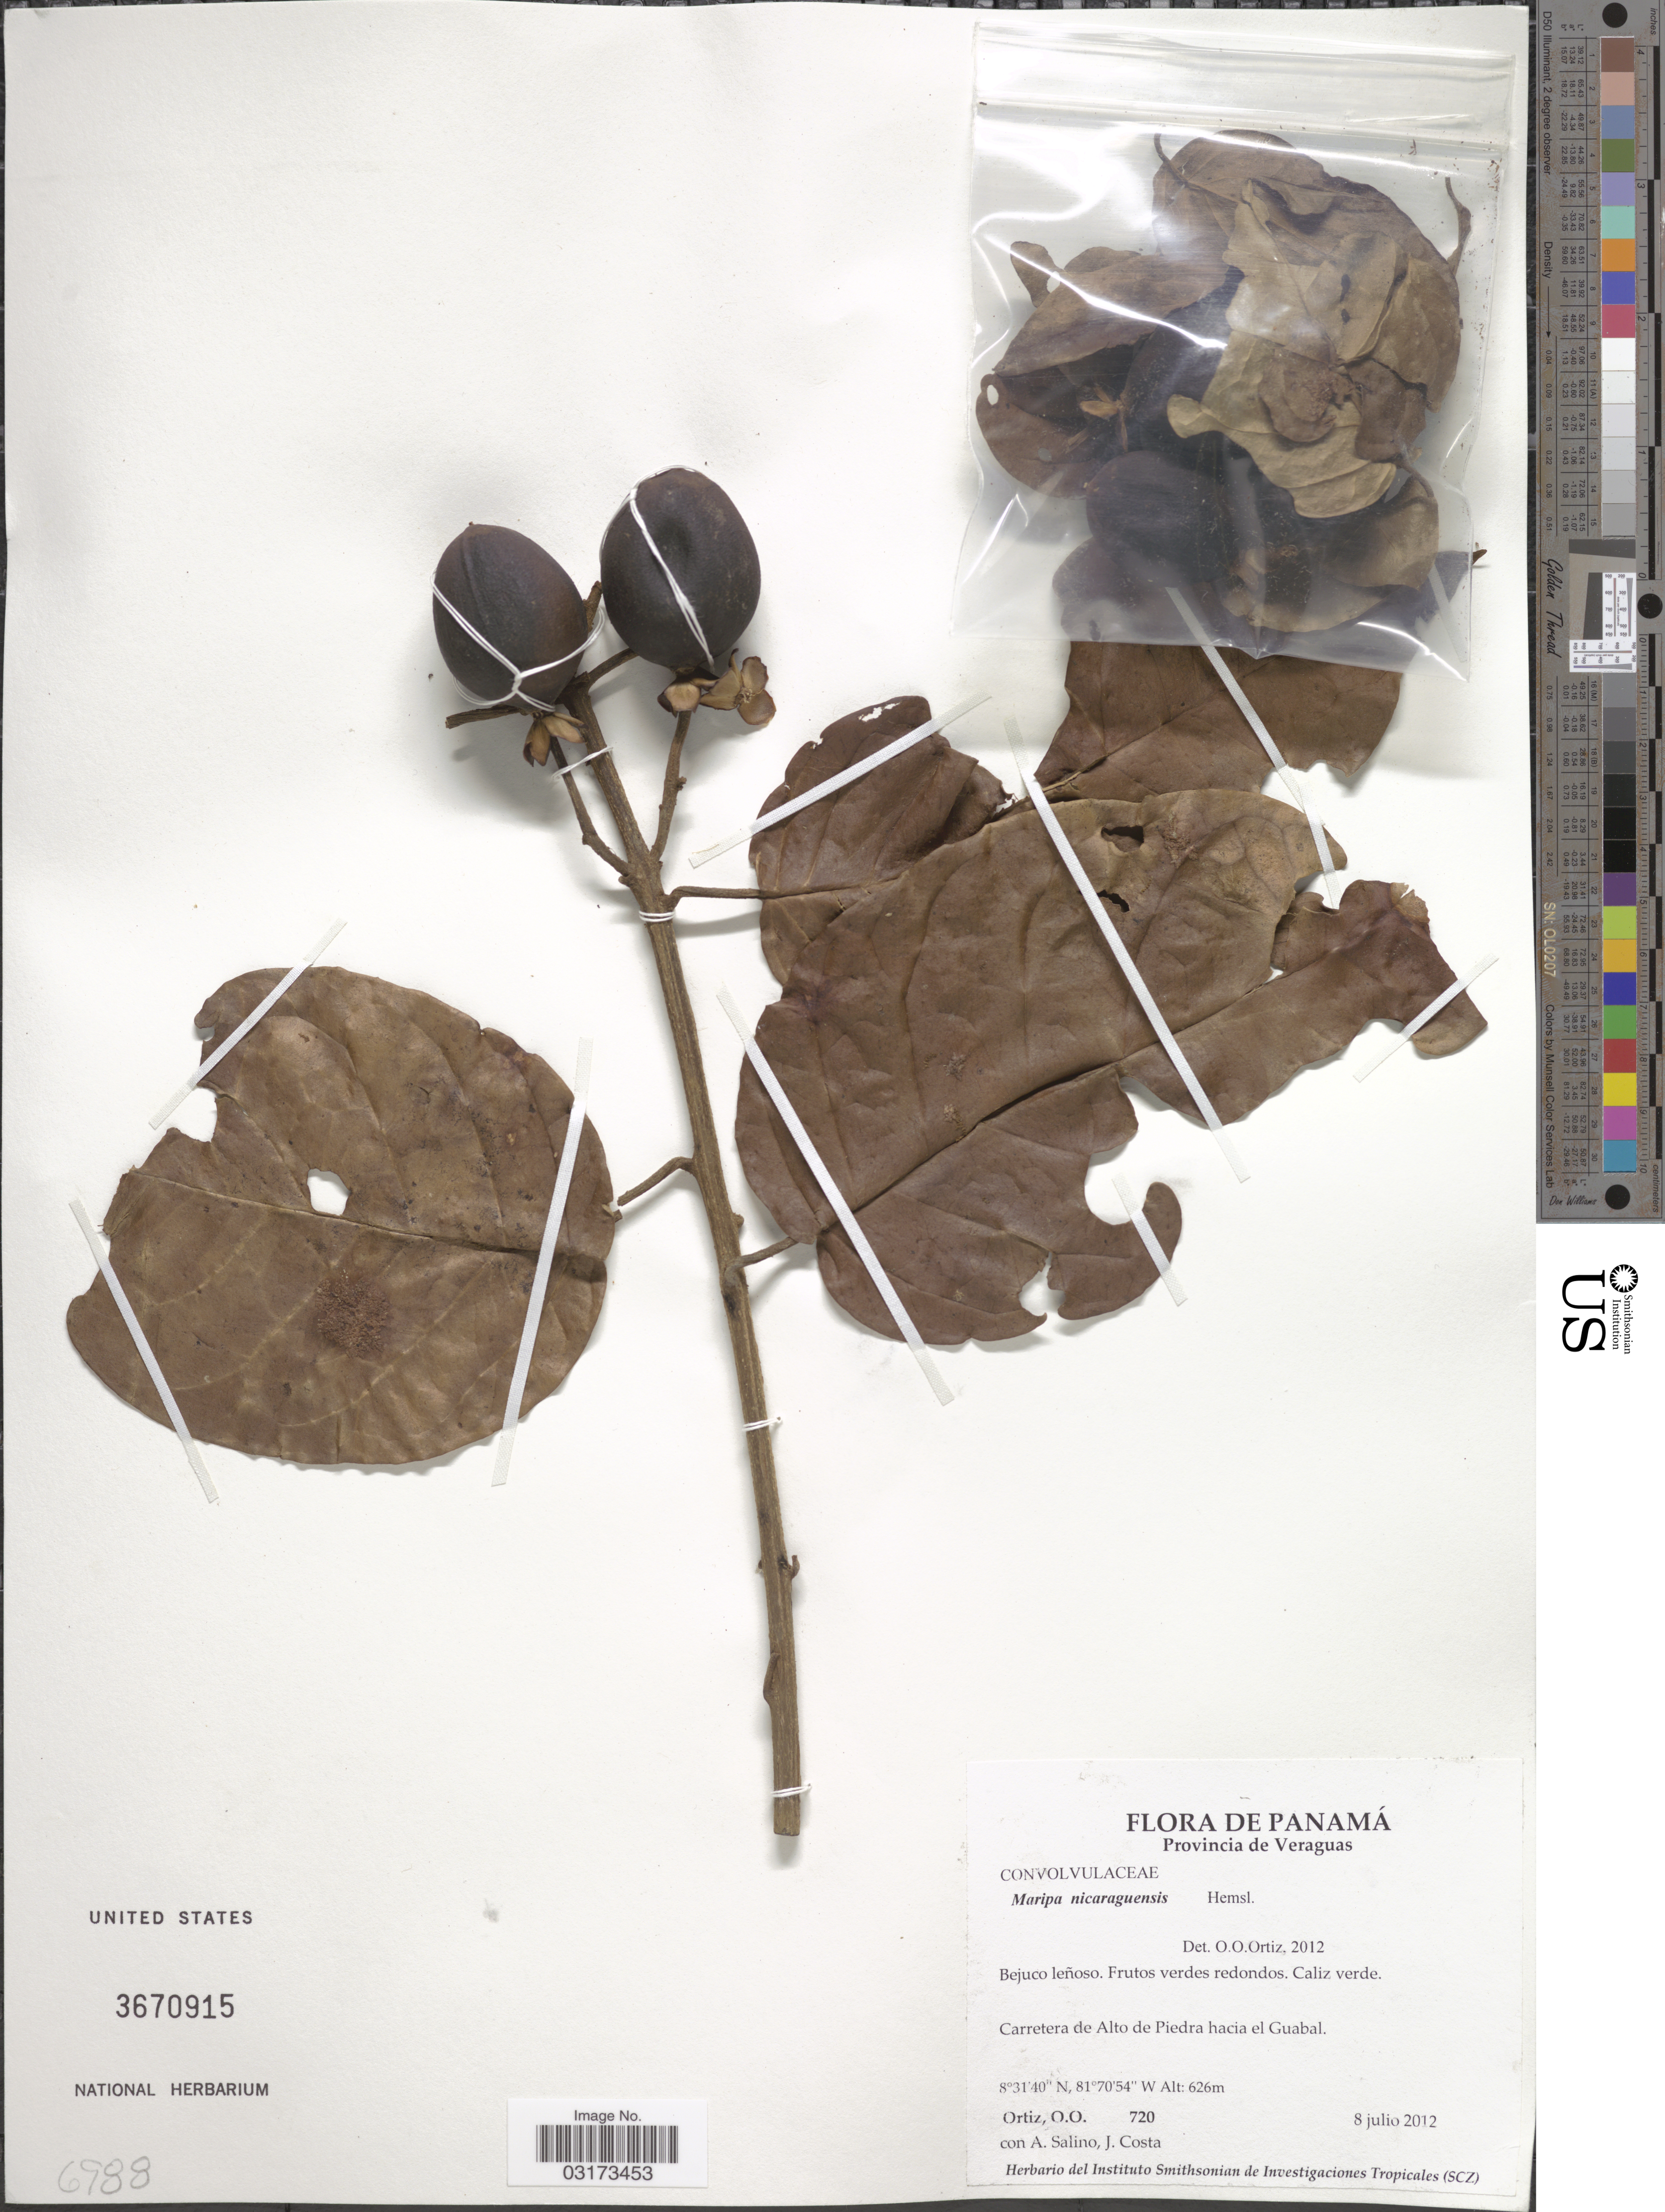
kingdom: Plantae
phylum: Tracheophyta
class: Magnoliopsida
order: Solanales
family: Convolvulaceae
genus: Maripa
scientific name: Maripa nicaraguensis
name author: Hemsl.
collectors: O. O. Ortiz, A. Salino & J. Costa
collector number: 720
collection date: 2012-07-08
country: Panama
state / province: Veraguas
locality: Carretera de Alto de Piedra hacia el Guabal.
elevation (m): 626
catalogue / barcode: US 3670915